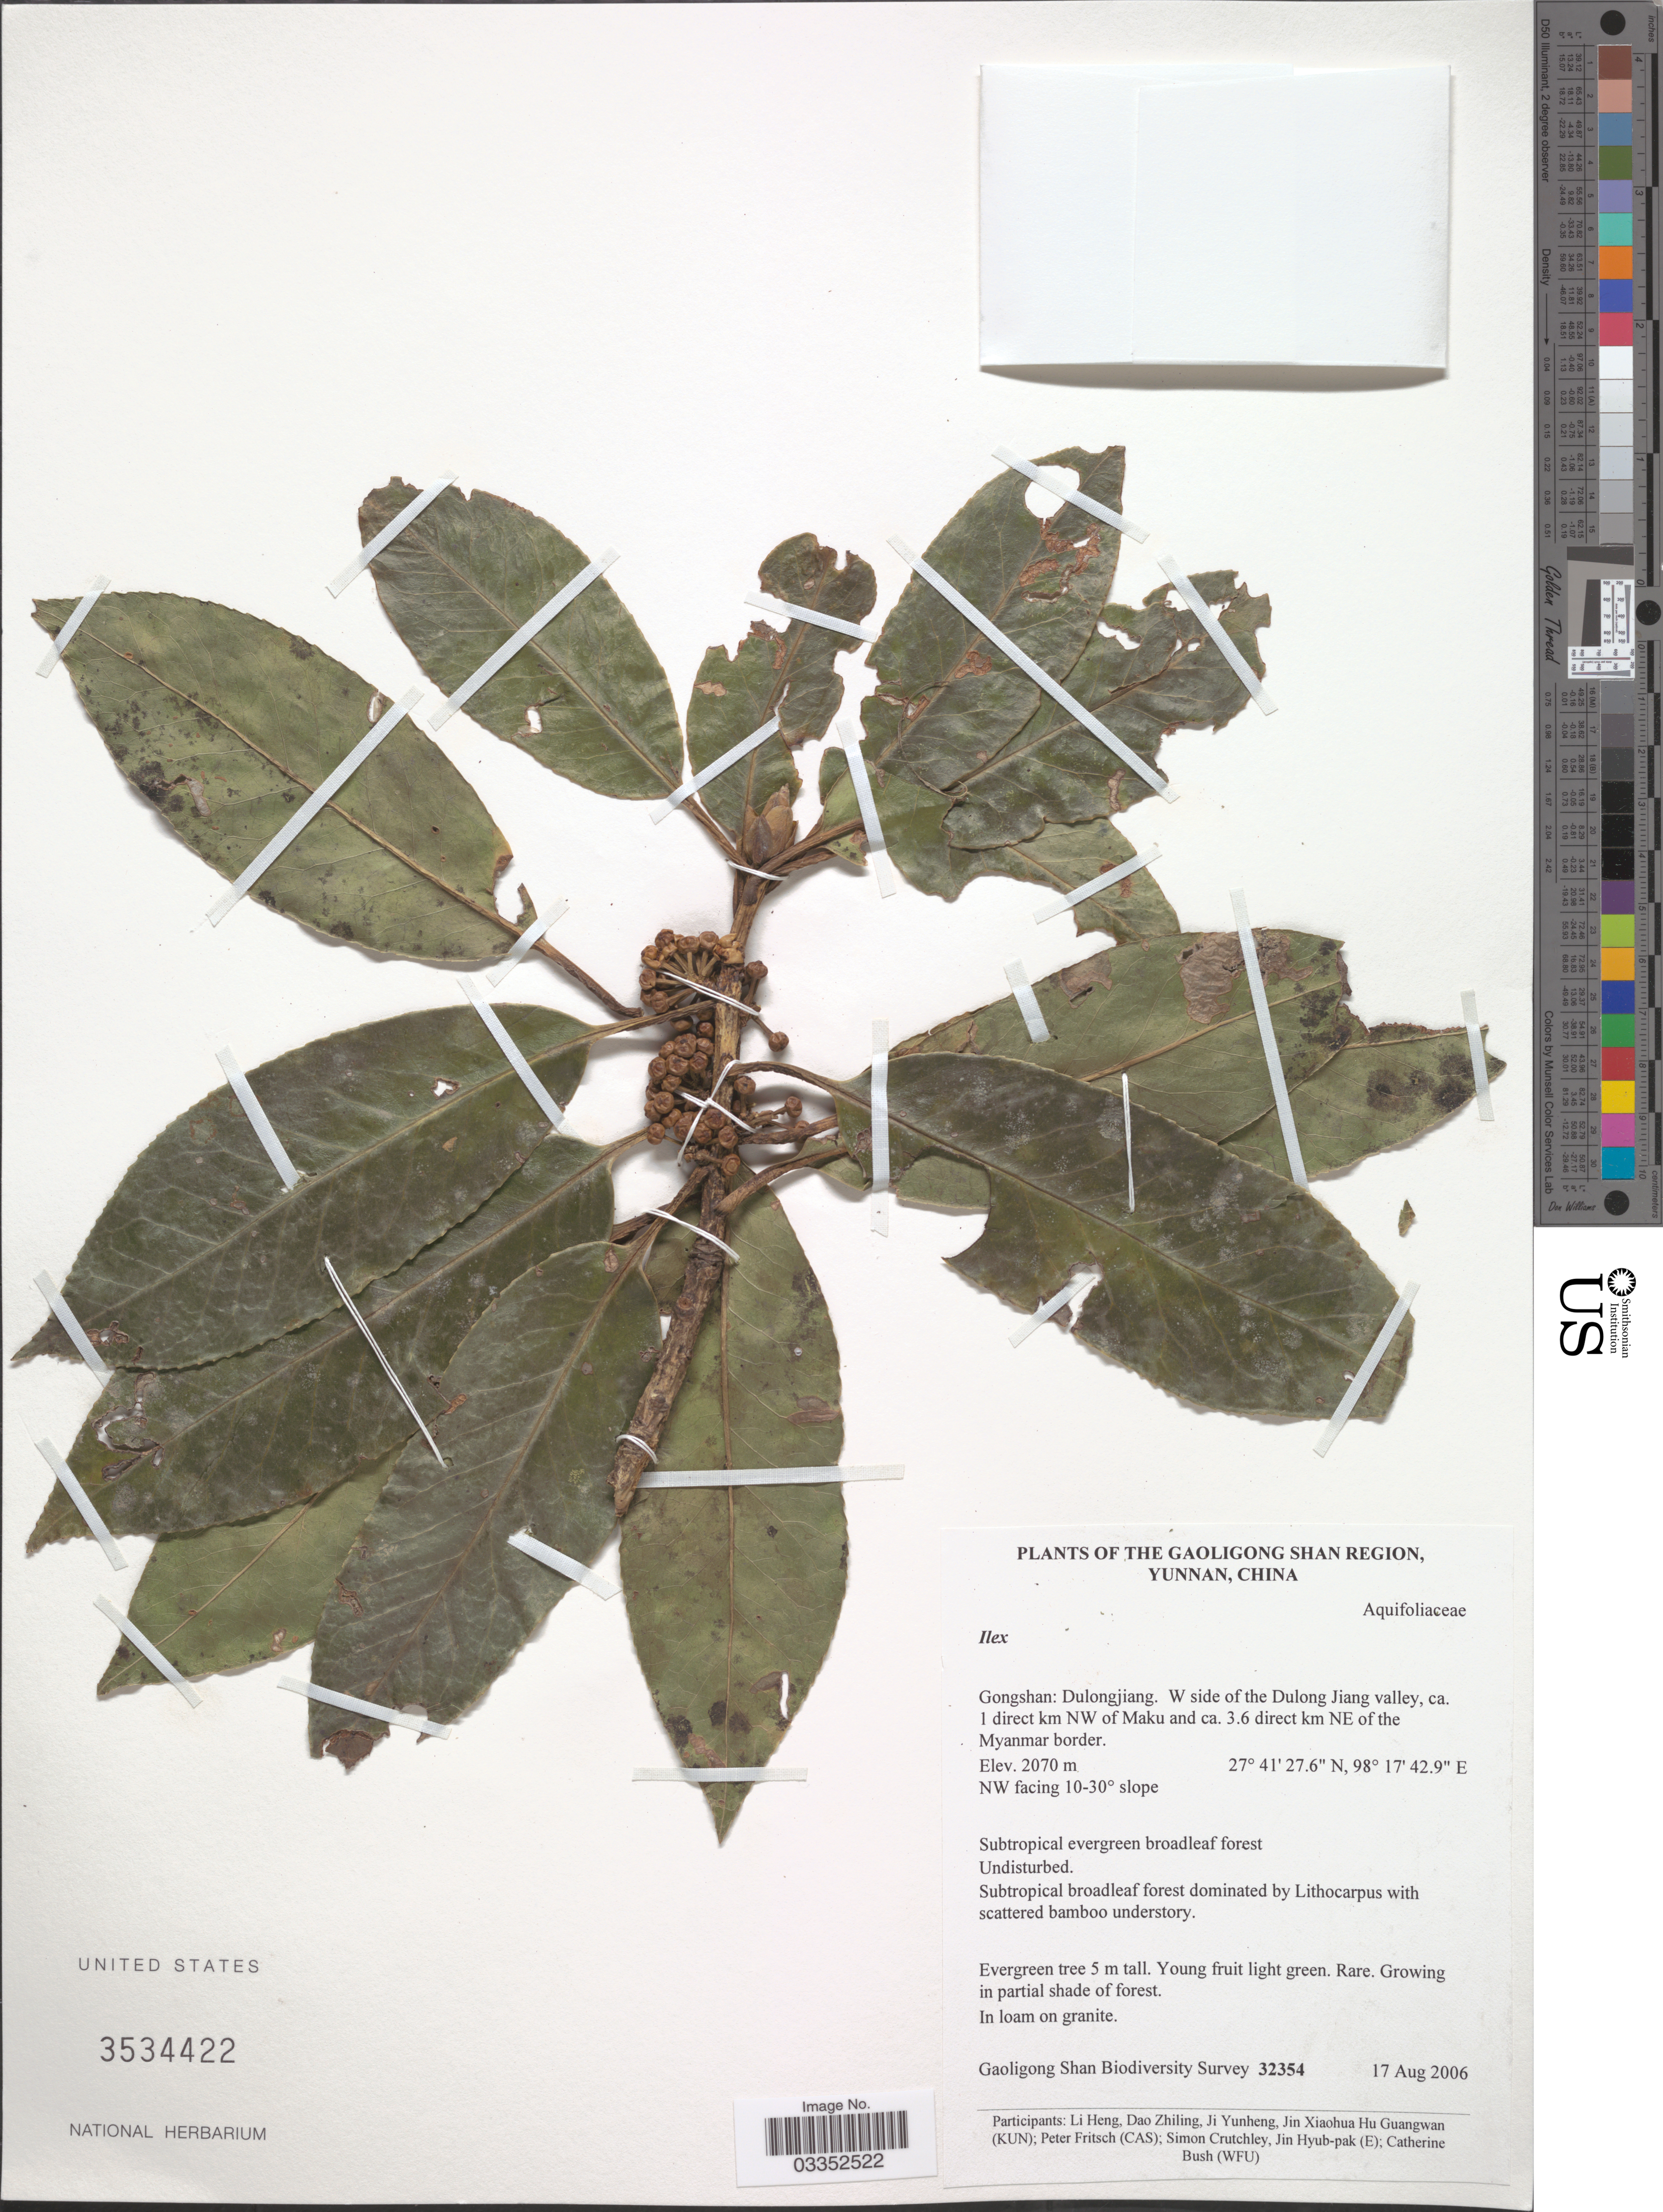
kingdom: Plantae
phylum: Tracheophyta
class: Magnoliopsida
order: Aquifoliales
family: Aquifoliaceae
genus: Ilex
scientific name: Ilex sp.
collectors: Gaoligong Shan Biodiversity Survey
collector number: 32354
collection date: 2006-08-17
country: China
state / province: Yunnan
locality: Gaoligong Shan Region, Gongshan: Dulongjiang. W side of the Dulong Jiang valley, ca. 1 direct km NW of Maku and ca. 3.6 direct km NE of the Myanmar border, NW facing 10-30° slope.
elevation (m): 2070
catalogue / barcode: US 3534422